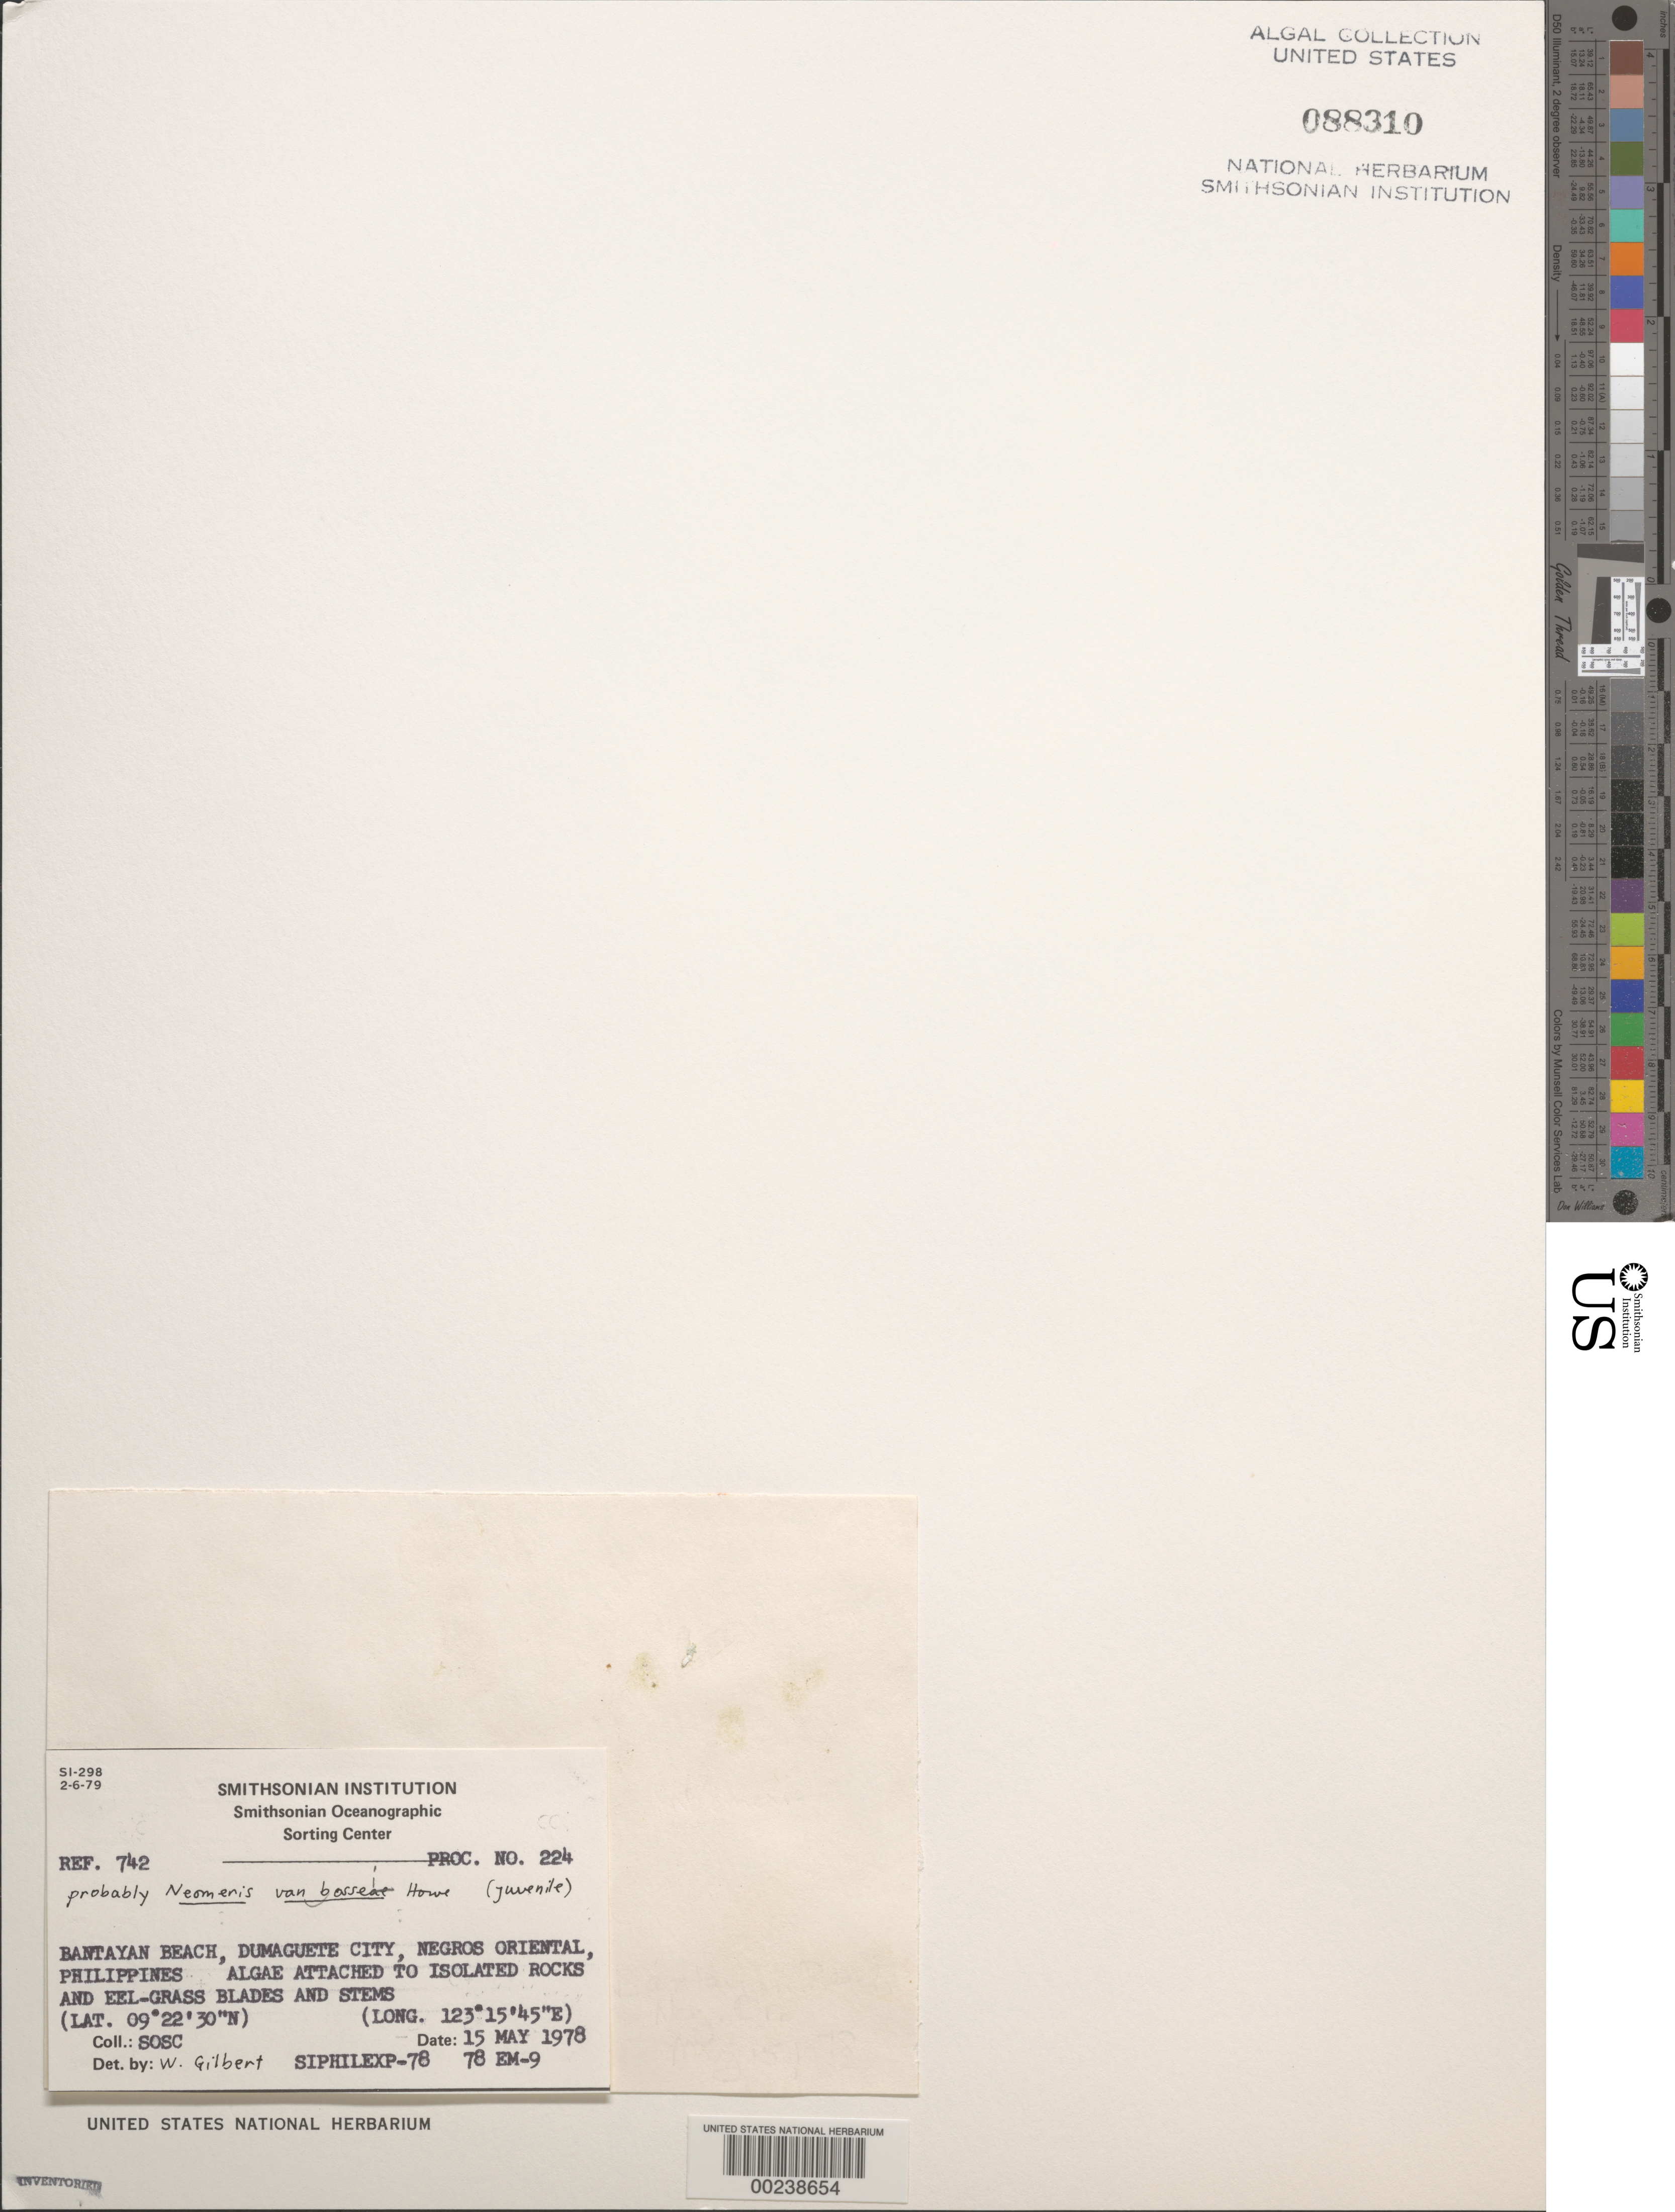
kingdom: Plantae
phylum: Chlorophyta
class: Ulvophyceae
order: Dasycladales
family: Dasycladaceae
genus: Neomeris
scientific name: Neomeris vanbosseae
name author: M. Howe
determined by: Gilbert, W. J.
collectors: SOSC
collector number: Station 78 Em-9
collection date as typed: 15 May 1978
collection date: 1978-05-15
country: Philippines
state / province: Central Visayas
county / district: Negros Oriental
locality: Bantayan beach, dumaguete city, negros oriental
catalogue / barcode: US 88310